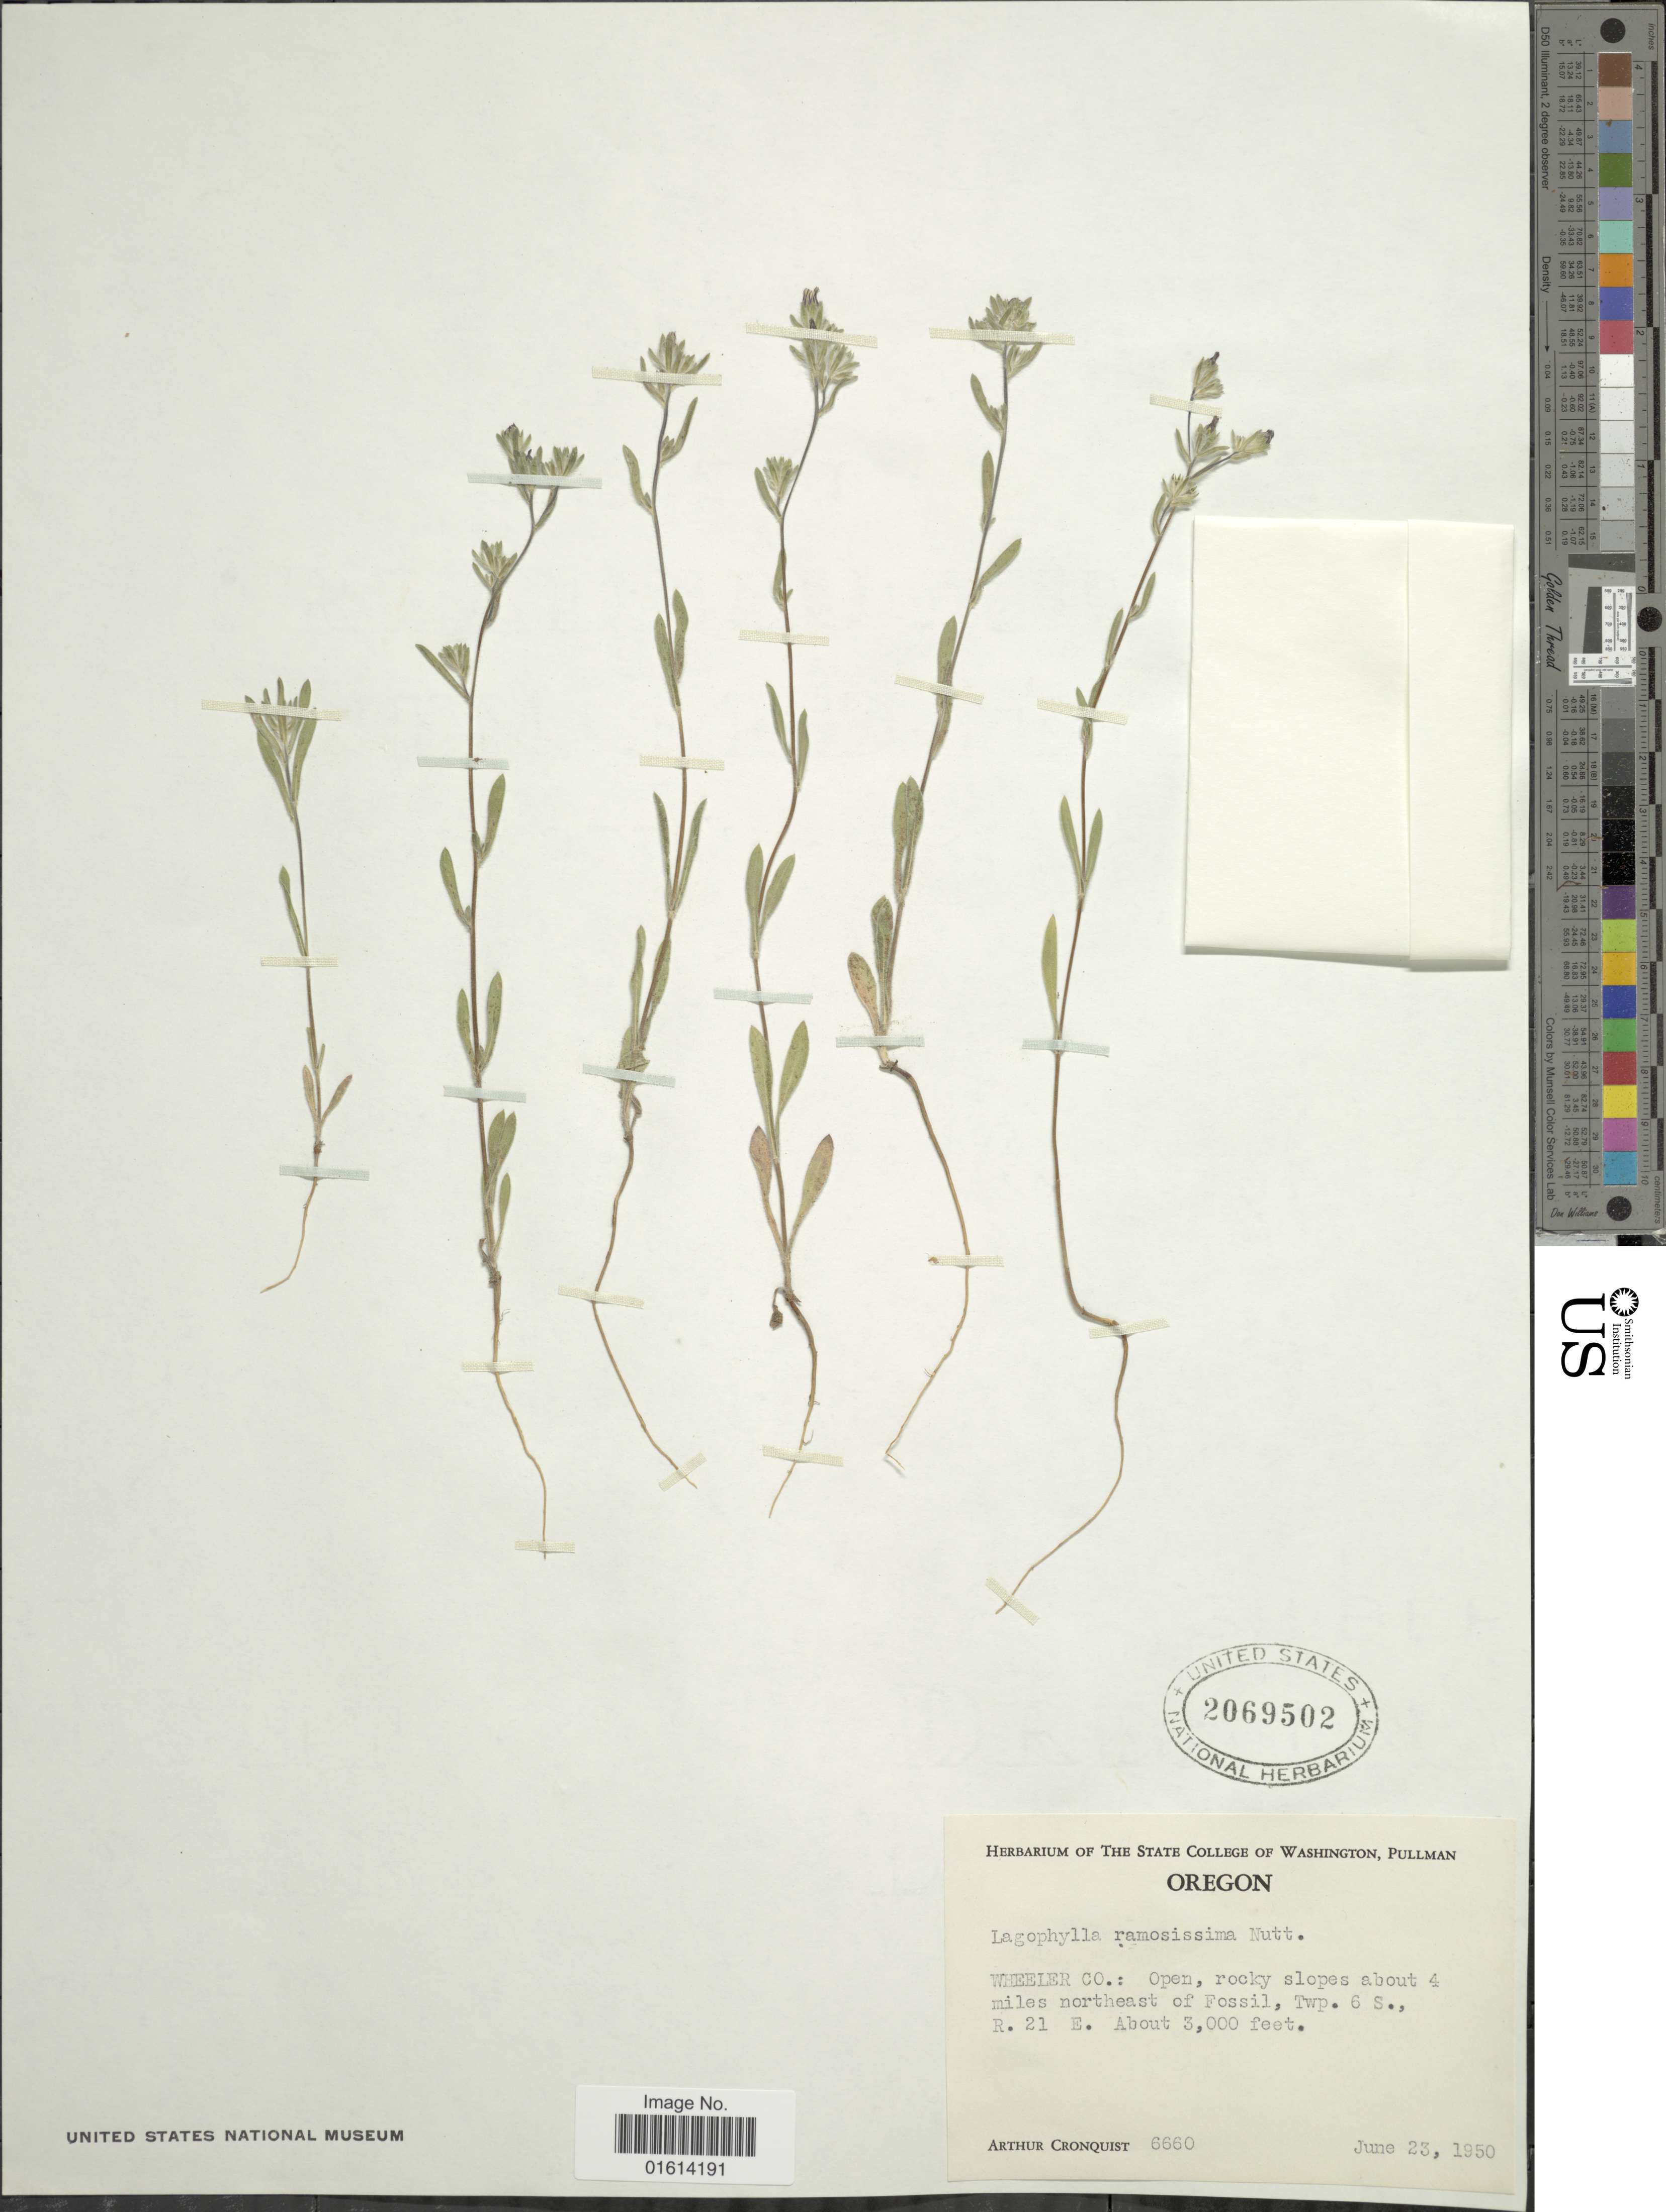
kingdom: Plantae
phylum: Tracheophyta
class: Magnoliopsida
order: Asterales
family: Asteraceae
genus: Lagophylla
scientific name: Lagophylla ramosissima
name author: Nutt.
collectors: A. J. Cronquist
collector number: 6660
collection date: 1950-06-23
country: United States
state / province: Oregon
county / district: Wheeler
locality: Wheeler Co., about 4 miles northeast of Fossil, Twp. 6 S., R21E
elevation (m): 914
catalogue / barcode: US 2069502